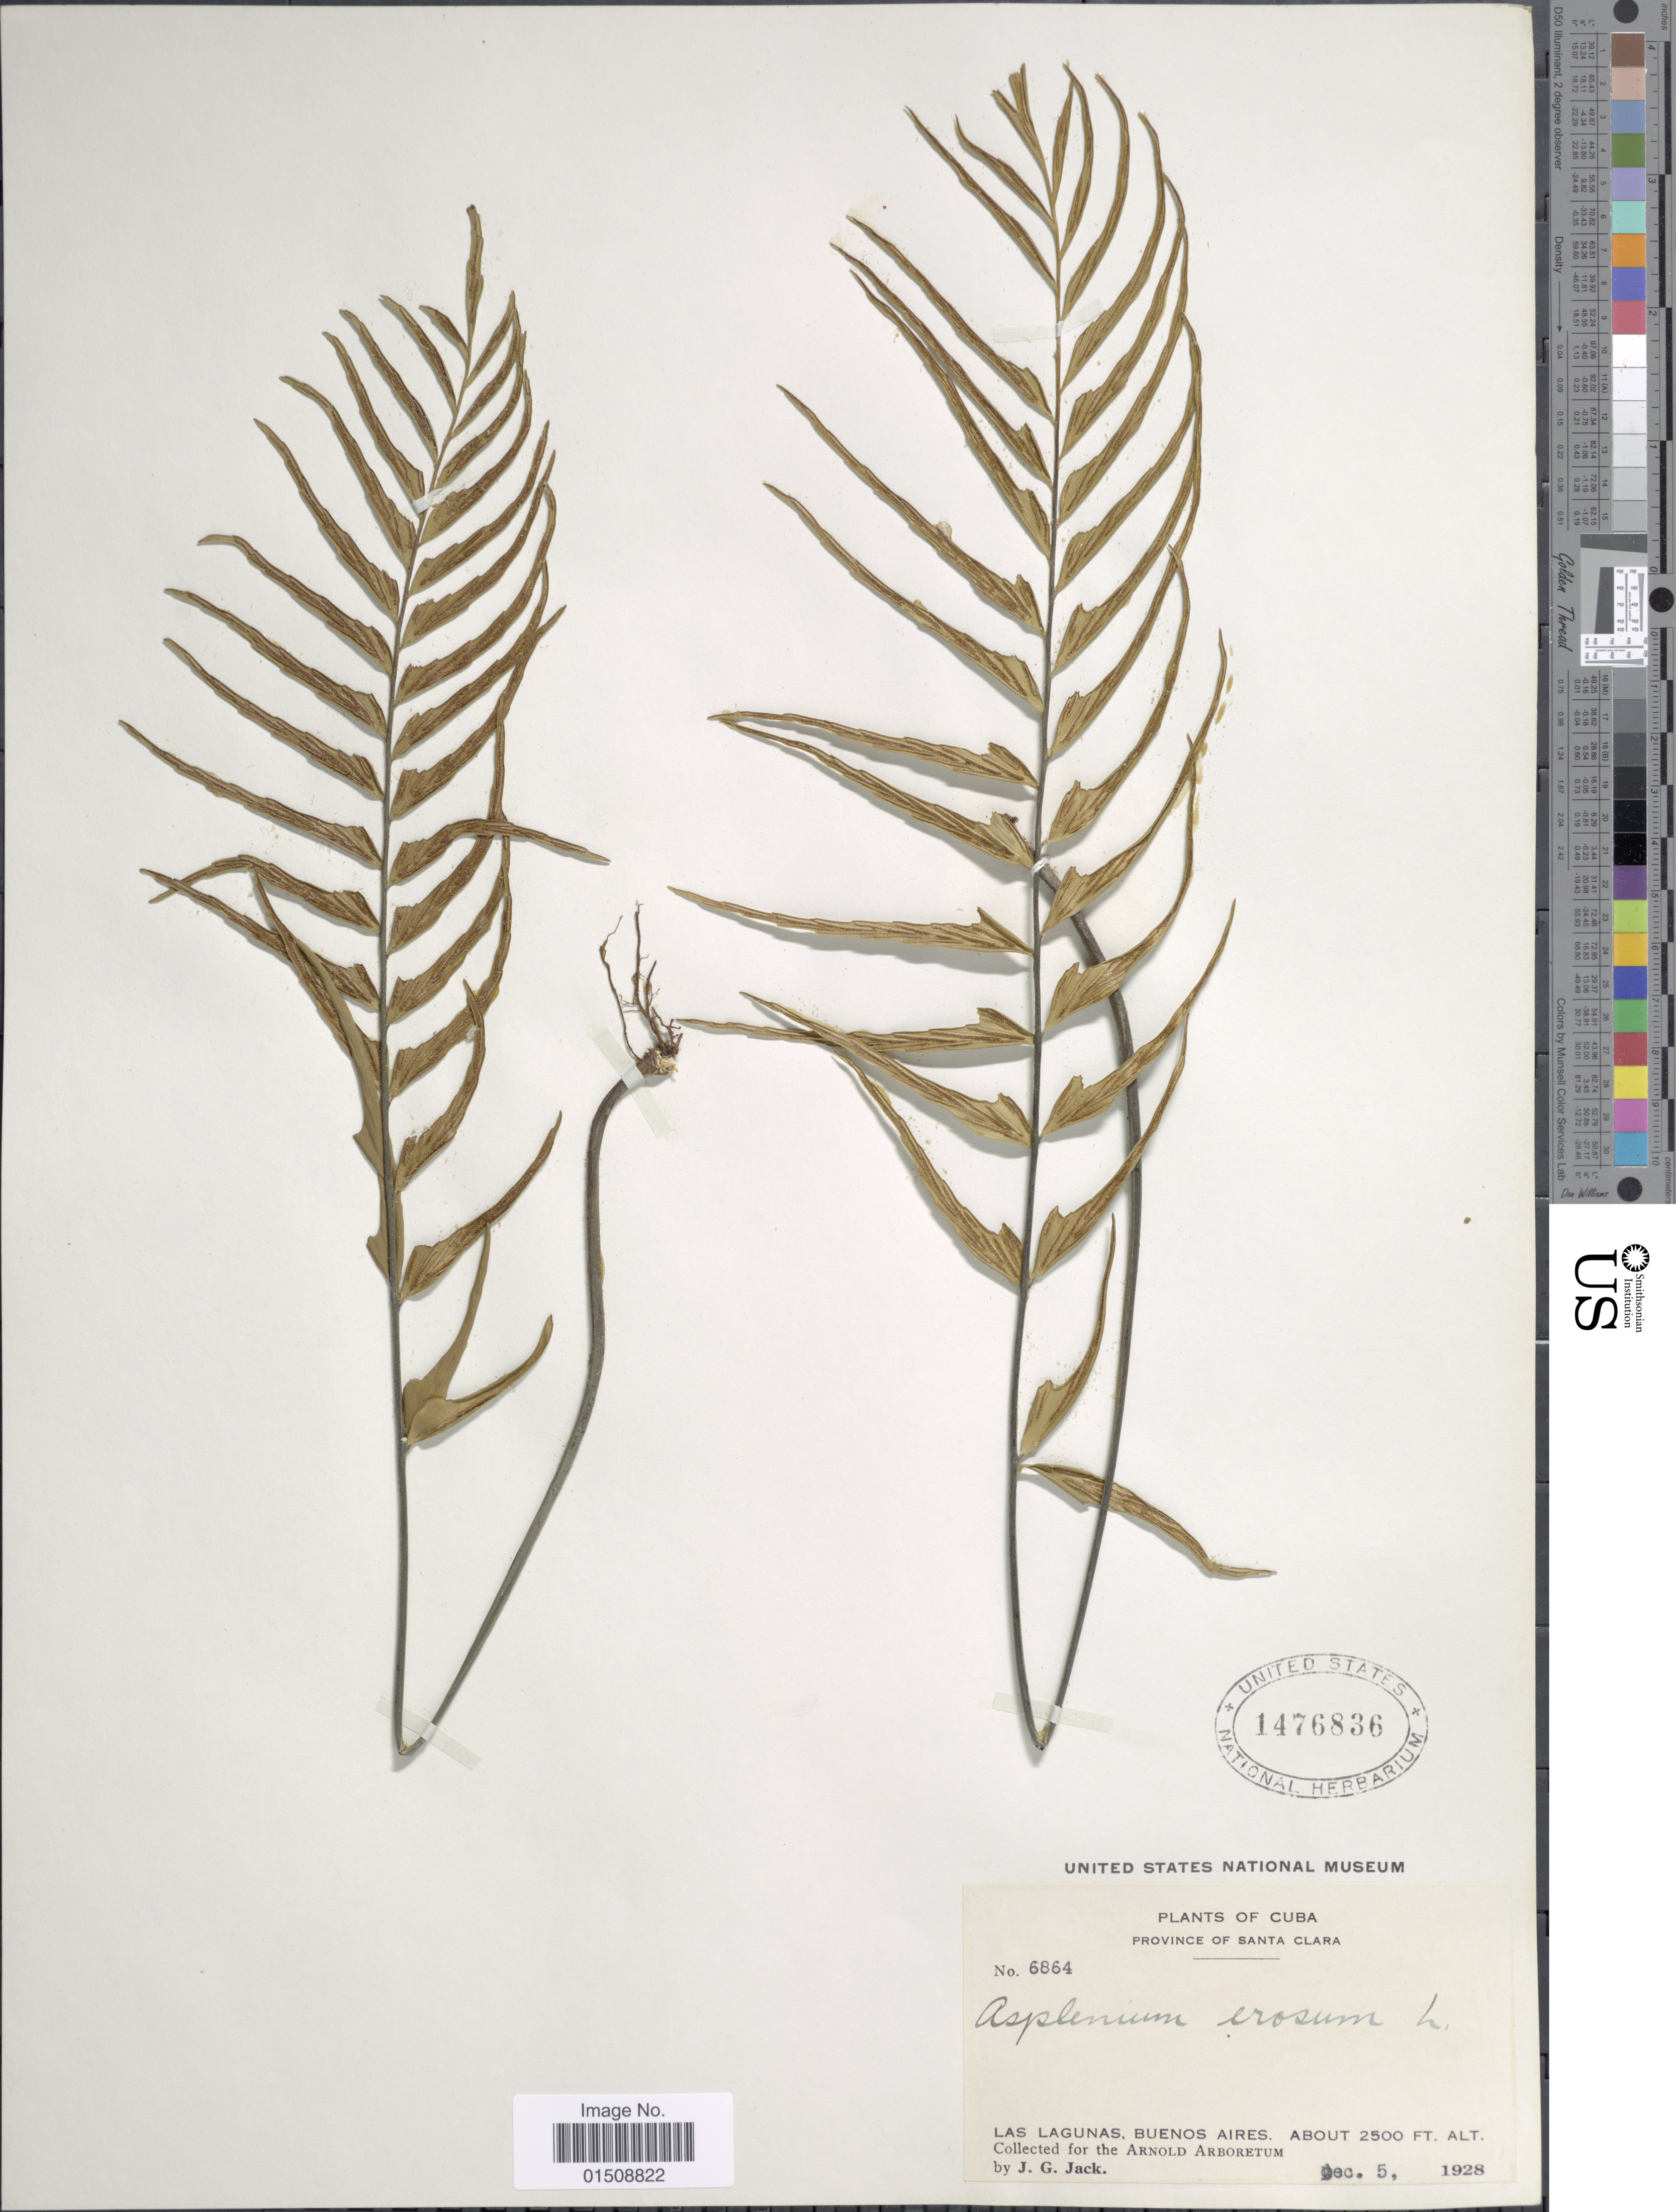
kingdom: Plantae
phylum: Tracheophyta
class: Polypodiopsida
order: Polypodiales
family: Aspleniaceae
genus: Asplenium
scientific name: Asplenium erosum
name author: L.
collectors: J. G. Jack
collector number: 6864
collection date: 1928-12-05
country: Cuba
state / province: Las Villas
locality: Province of Santa Clara, Las Lagunas, Buenos Aires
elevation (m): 762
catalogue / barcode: US 1476836